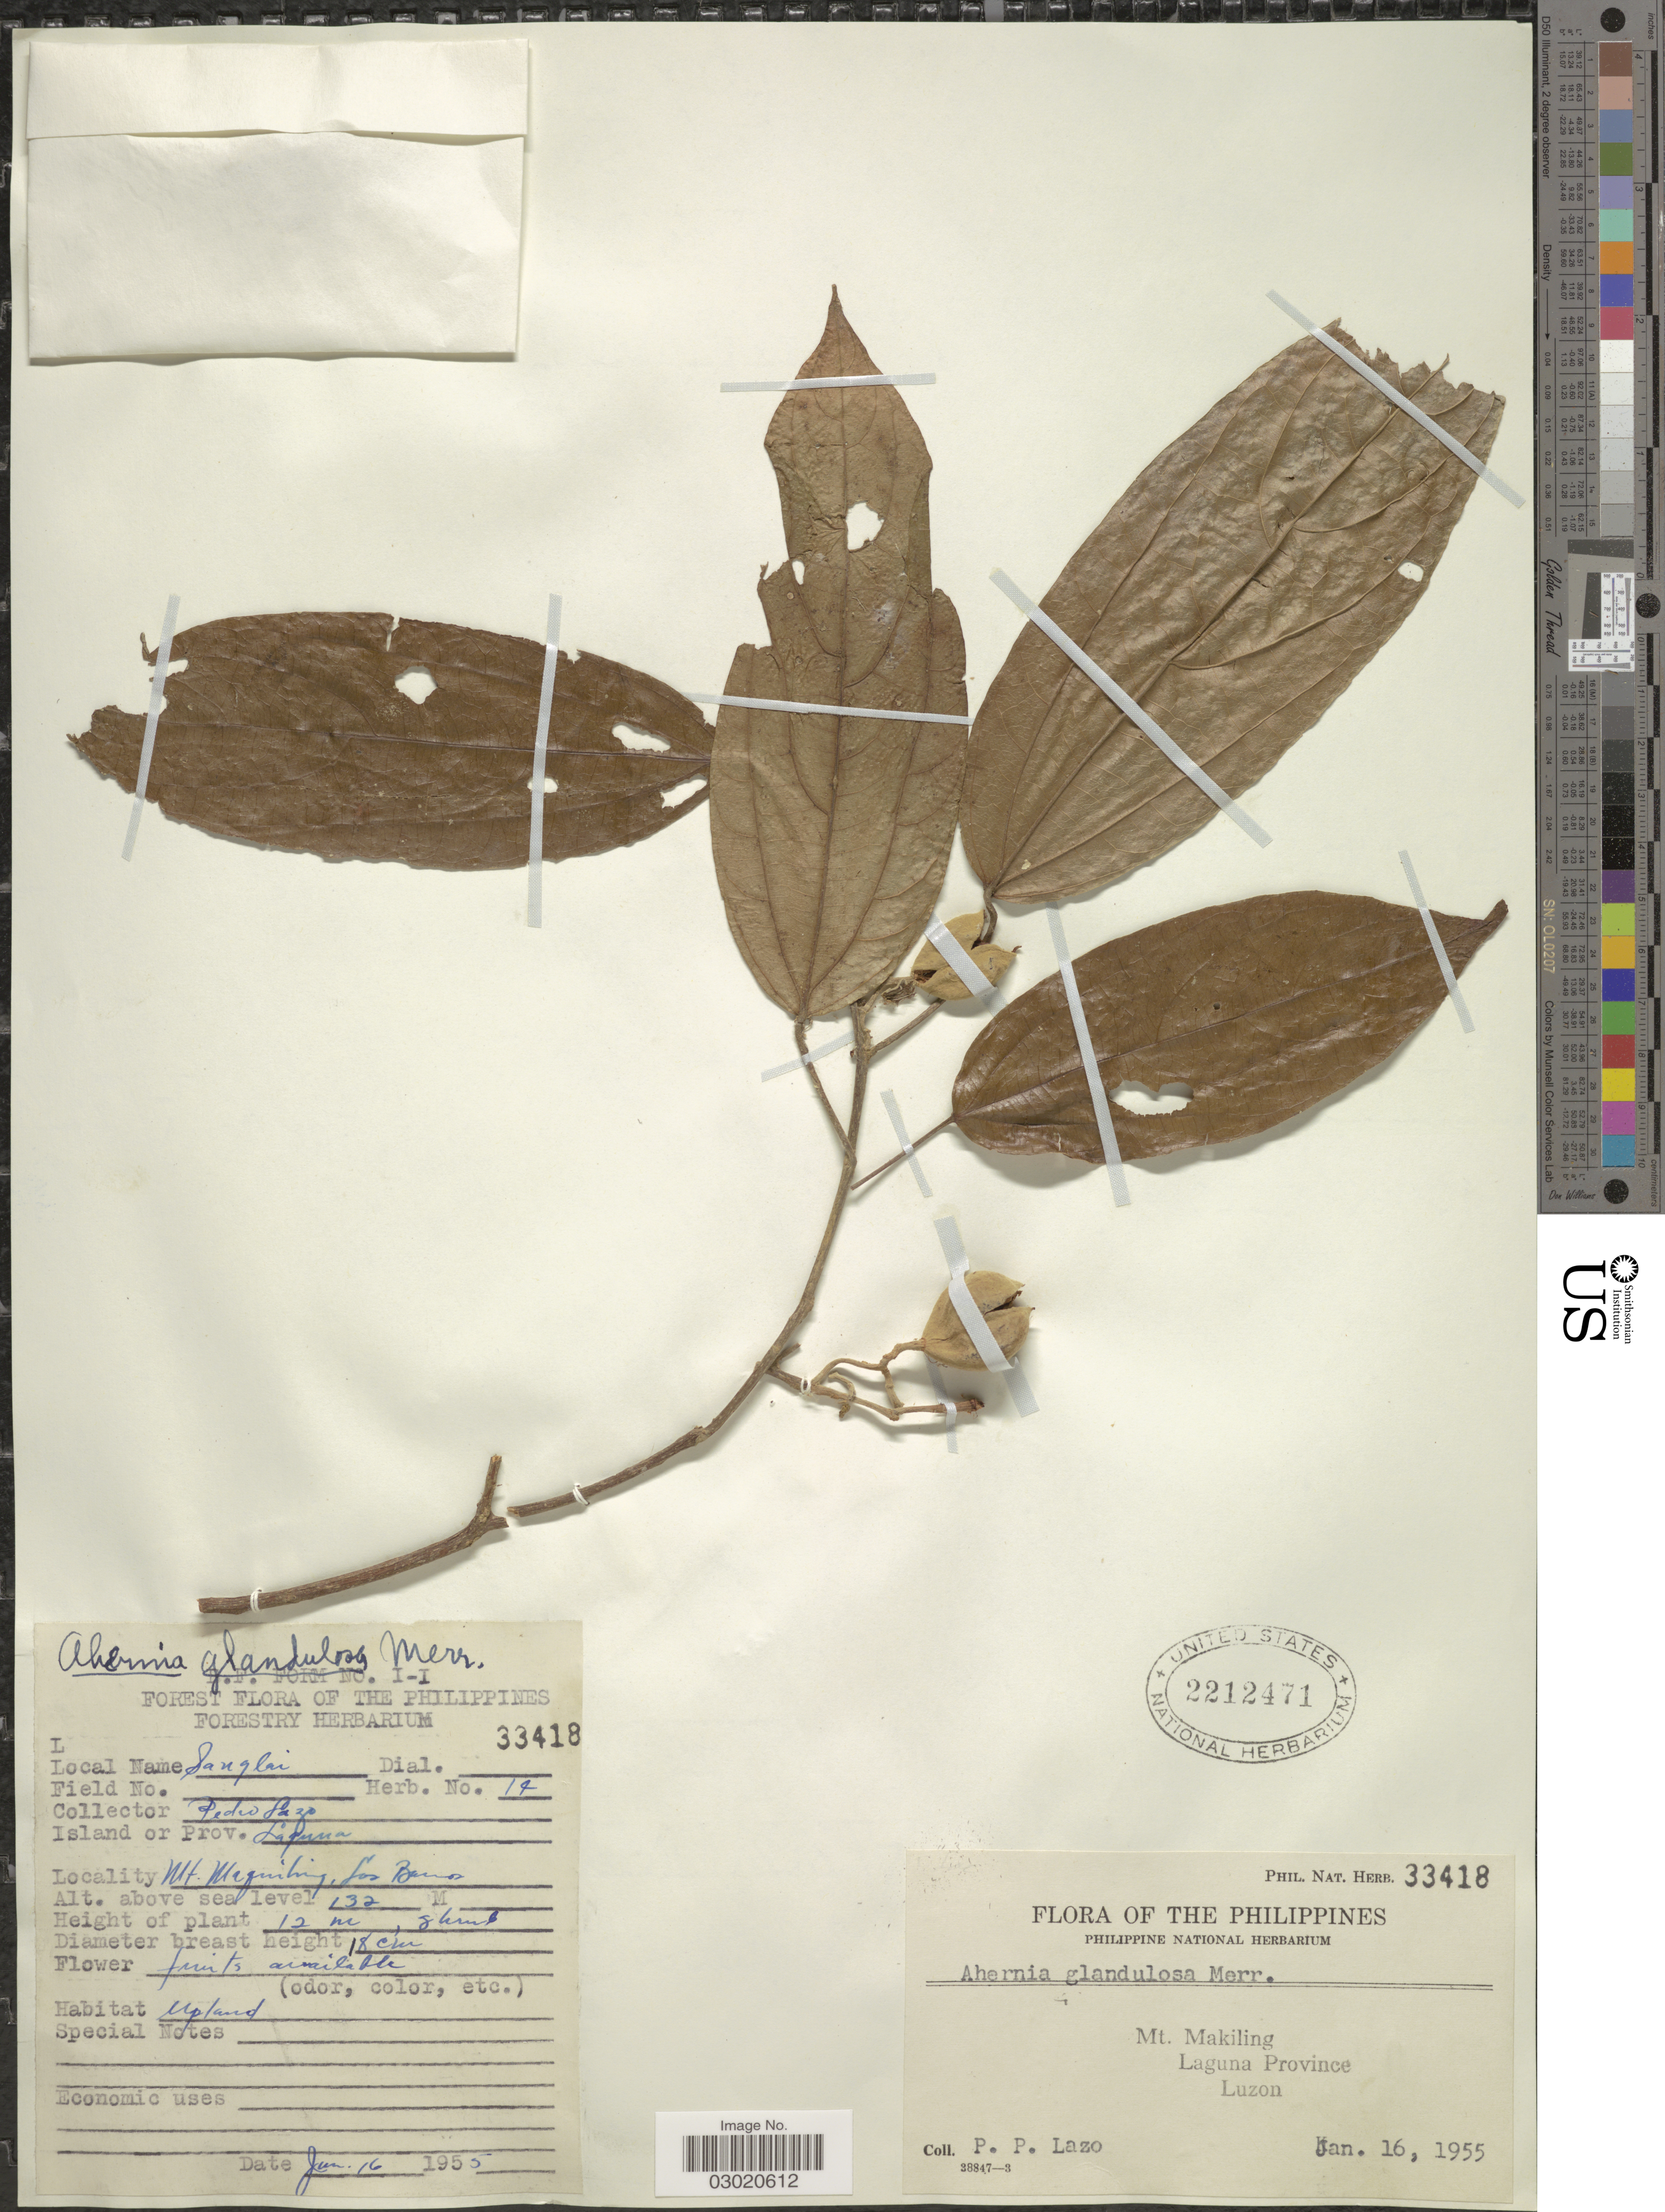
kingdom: Plantae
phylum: Tracheophyta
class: Magnoliopsida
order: Malpighiales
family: Achariaceae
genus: Ahernia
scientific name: Ahernia glandulosa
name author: Merr.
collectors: P. Lazo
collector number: Phil. Nat. Herb. 33418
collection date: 1955-01-16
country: Philippines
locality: Mt. Makiling, Laguna Province, Luzon, Los Banos.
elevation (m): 132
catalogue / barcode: US 2212471